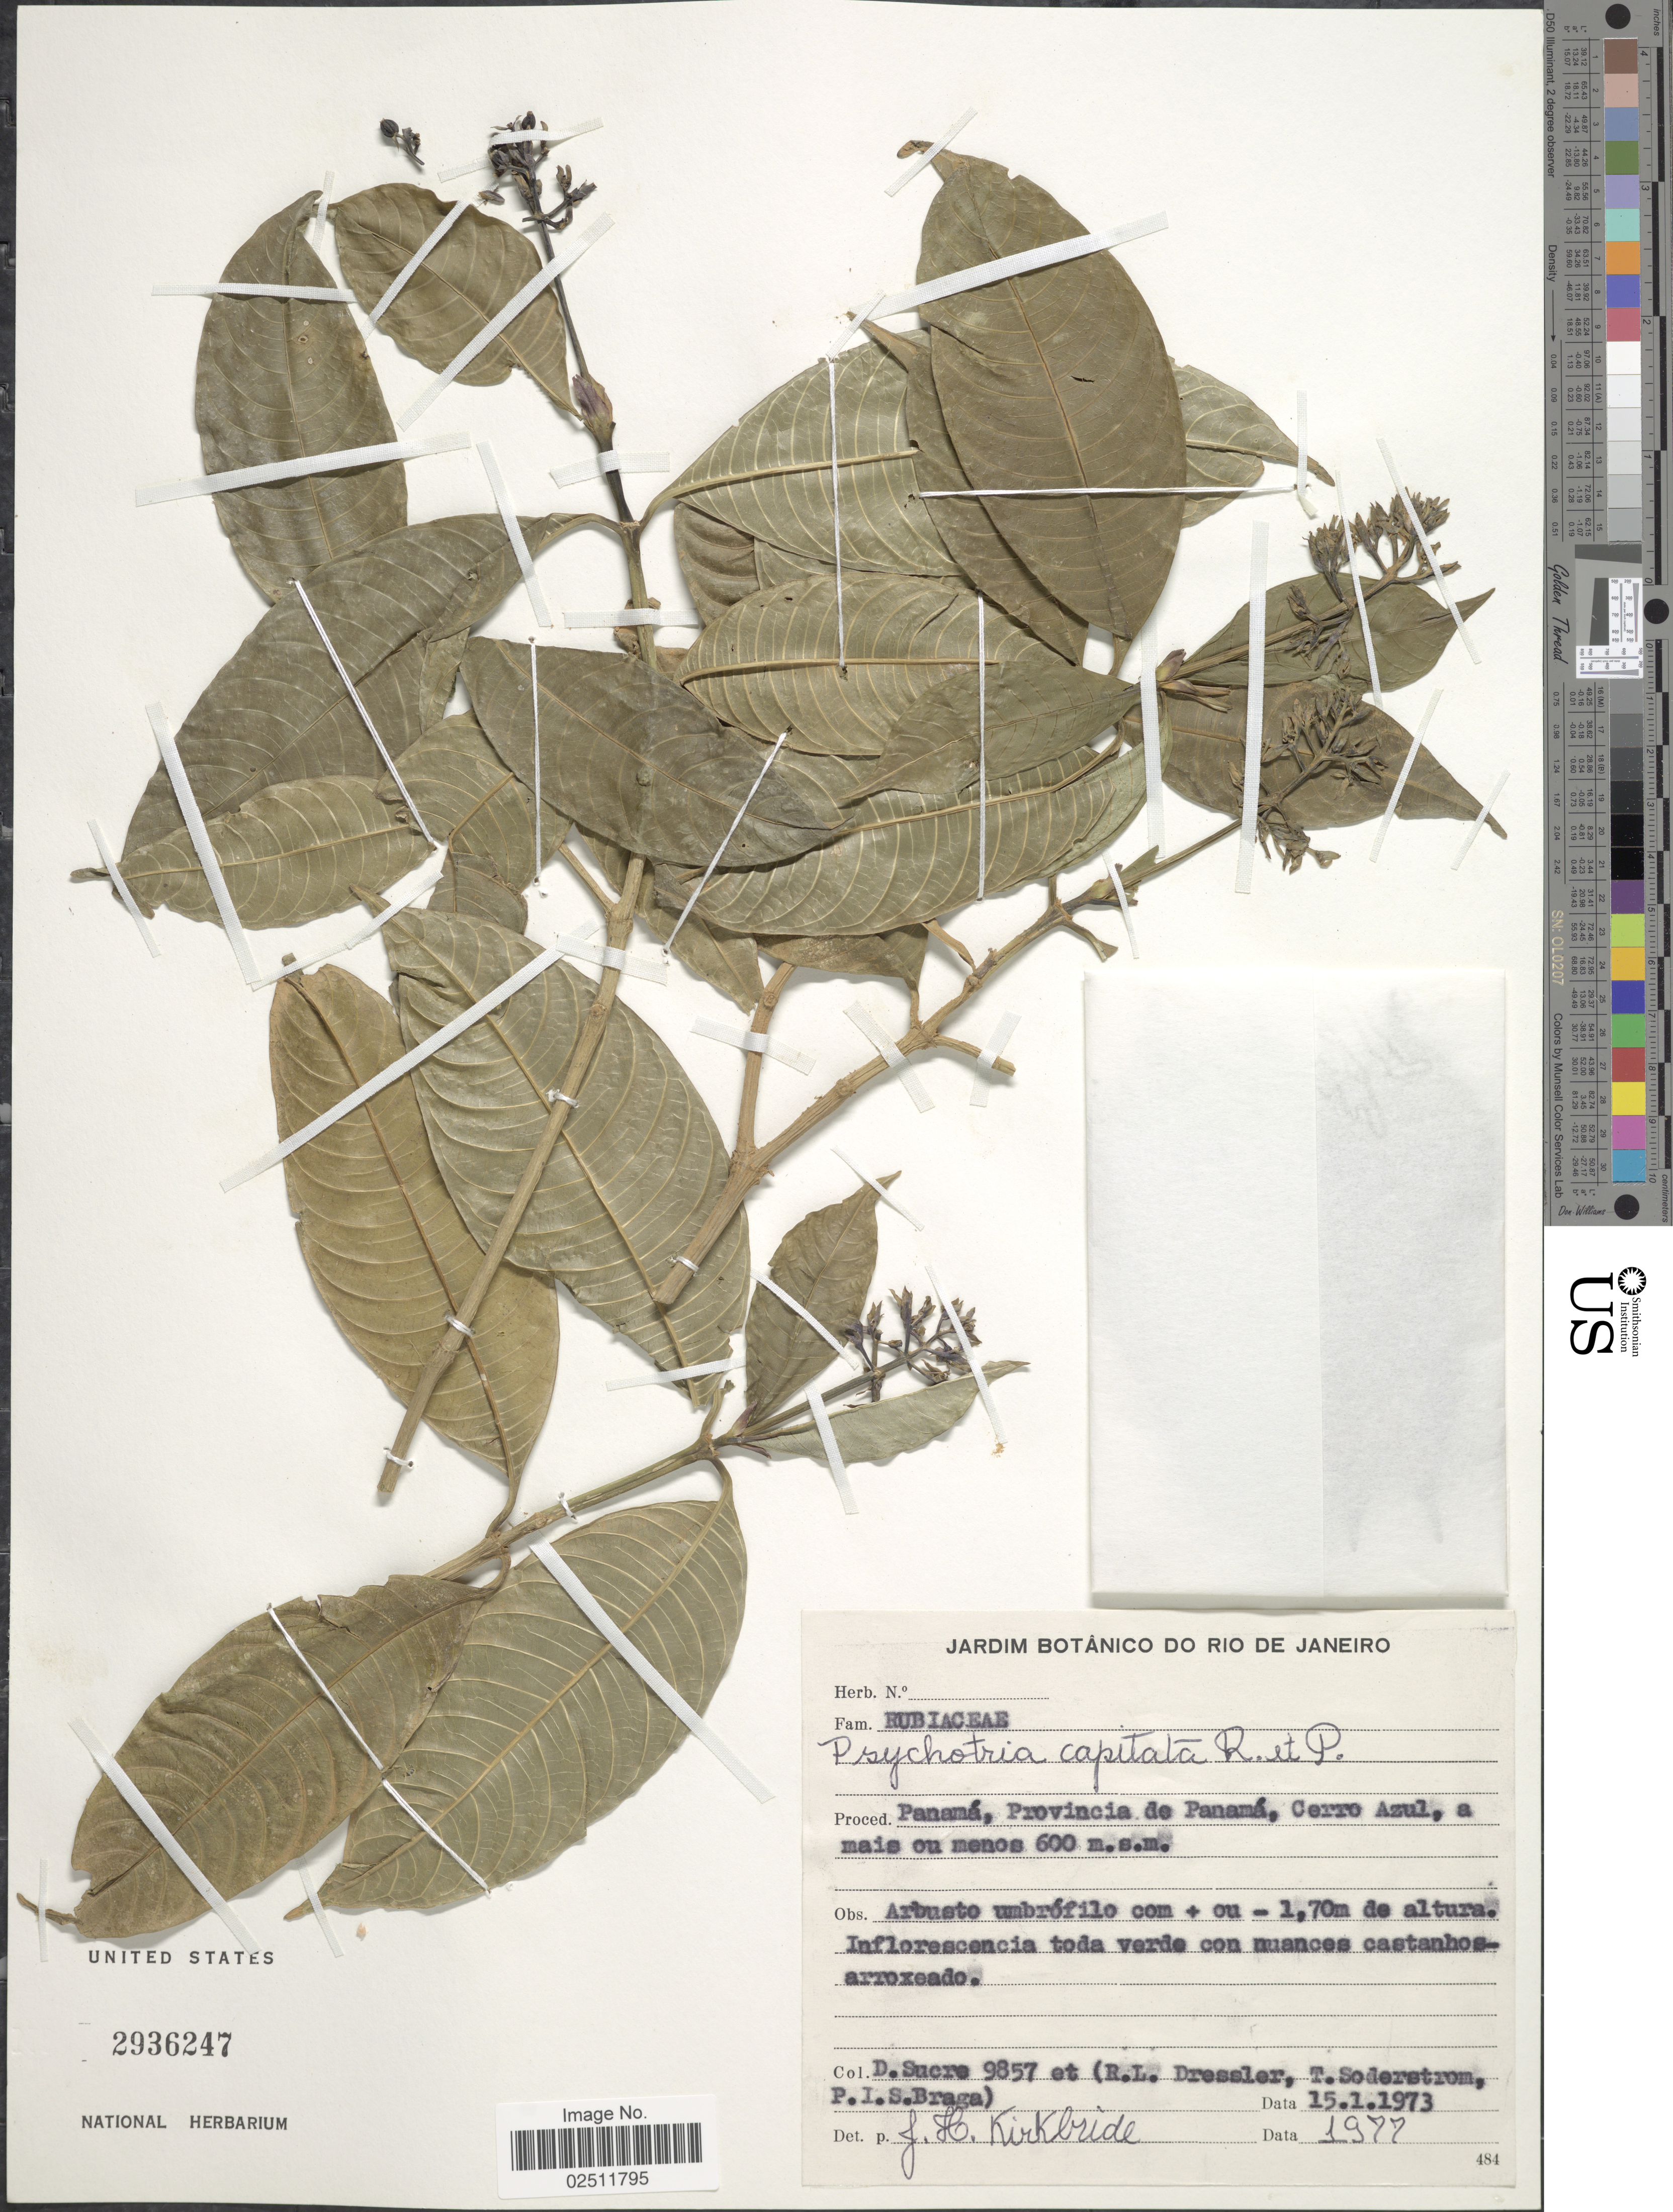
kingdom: Plantae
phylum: Tracheophyta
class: Magnoliopsida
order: Gentianales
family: Rubiaceae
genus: Psychotria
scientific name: Psychotria capitata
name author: Ruiz & Pav.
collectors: D. Sucre, R. Dressler, T. R. Soderstrom & P. I. S. Braga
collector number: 9857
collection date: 1973-01-15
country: Panama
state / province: Panamá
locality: Cerro Azul.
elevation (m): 600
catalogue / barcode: US 2936247